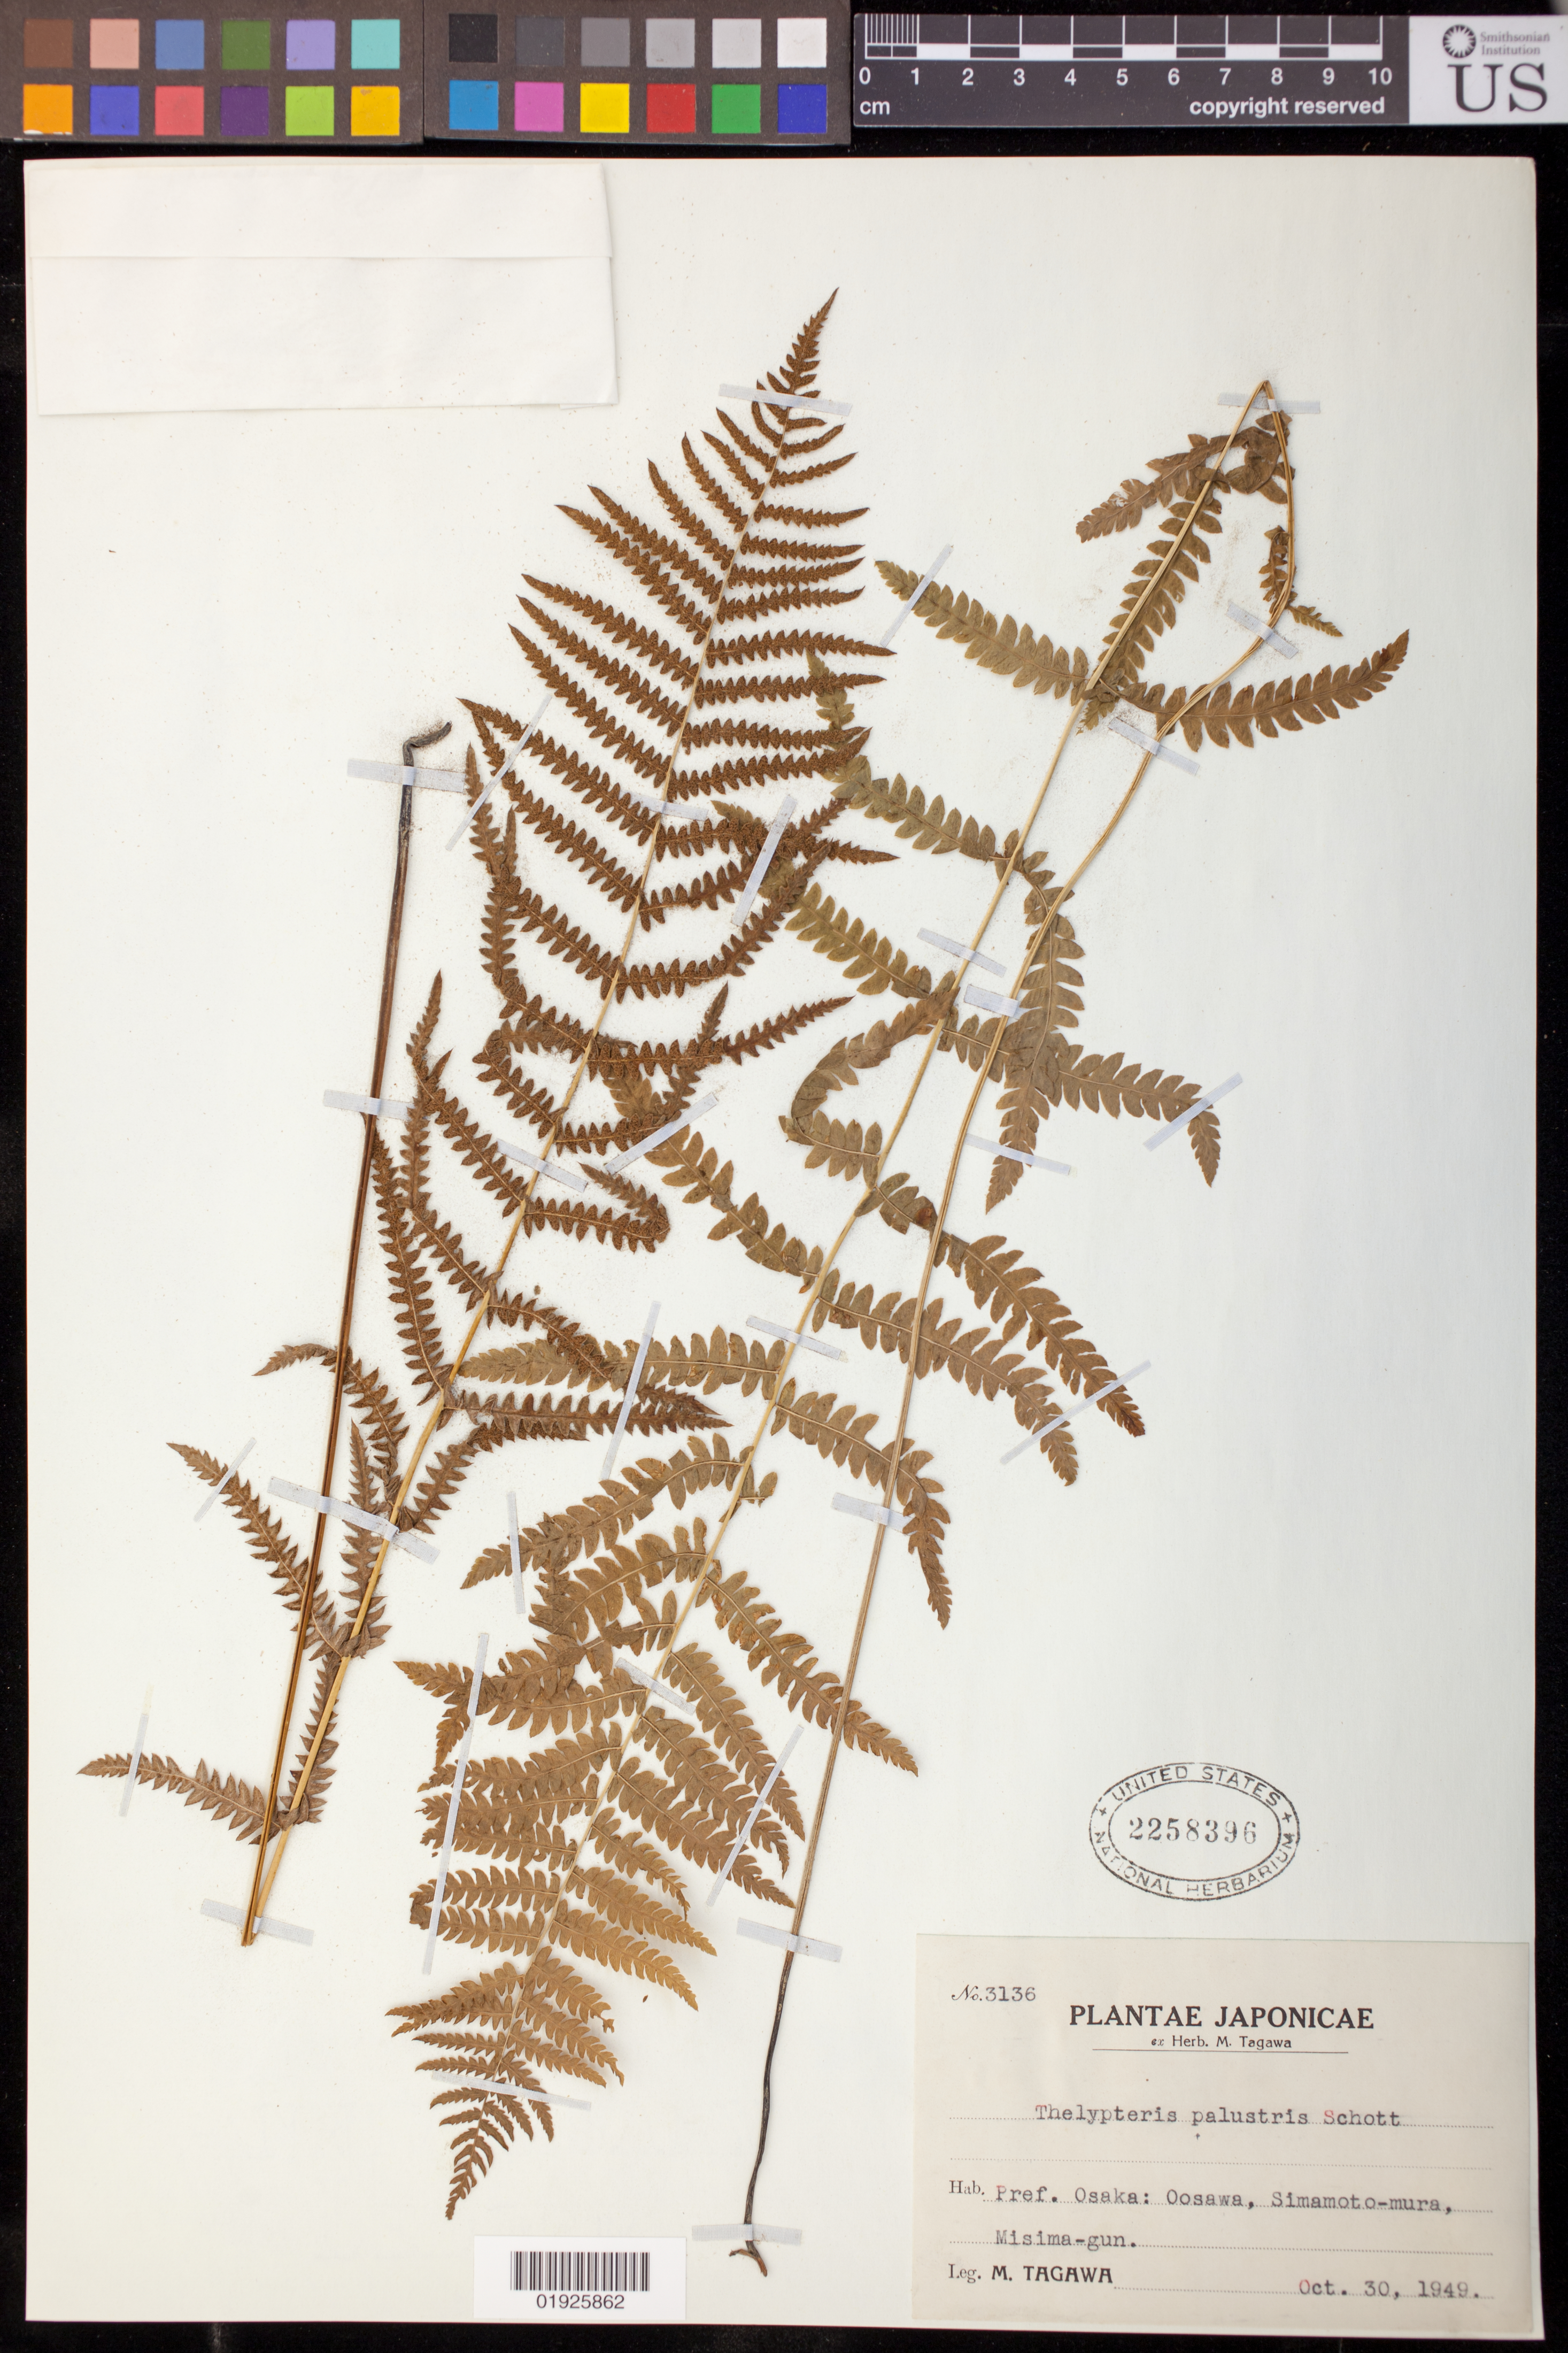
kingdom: Plantae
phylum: Tracheophyta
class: Polypodiopsida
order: Polypodiales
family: Thelypteridaceae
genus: Thelypteris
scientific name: Thelypteris palustris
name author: (Salisb.) Schott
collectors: M. Tagawa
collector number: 3136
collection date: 1949-10-30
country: Japan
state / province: Osaka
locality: Oosawa, Simamoto-mura, misima-gun.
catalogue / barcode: US 2258396